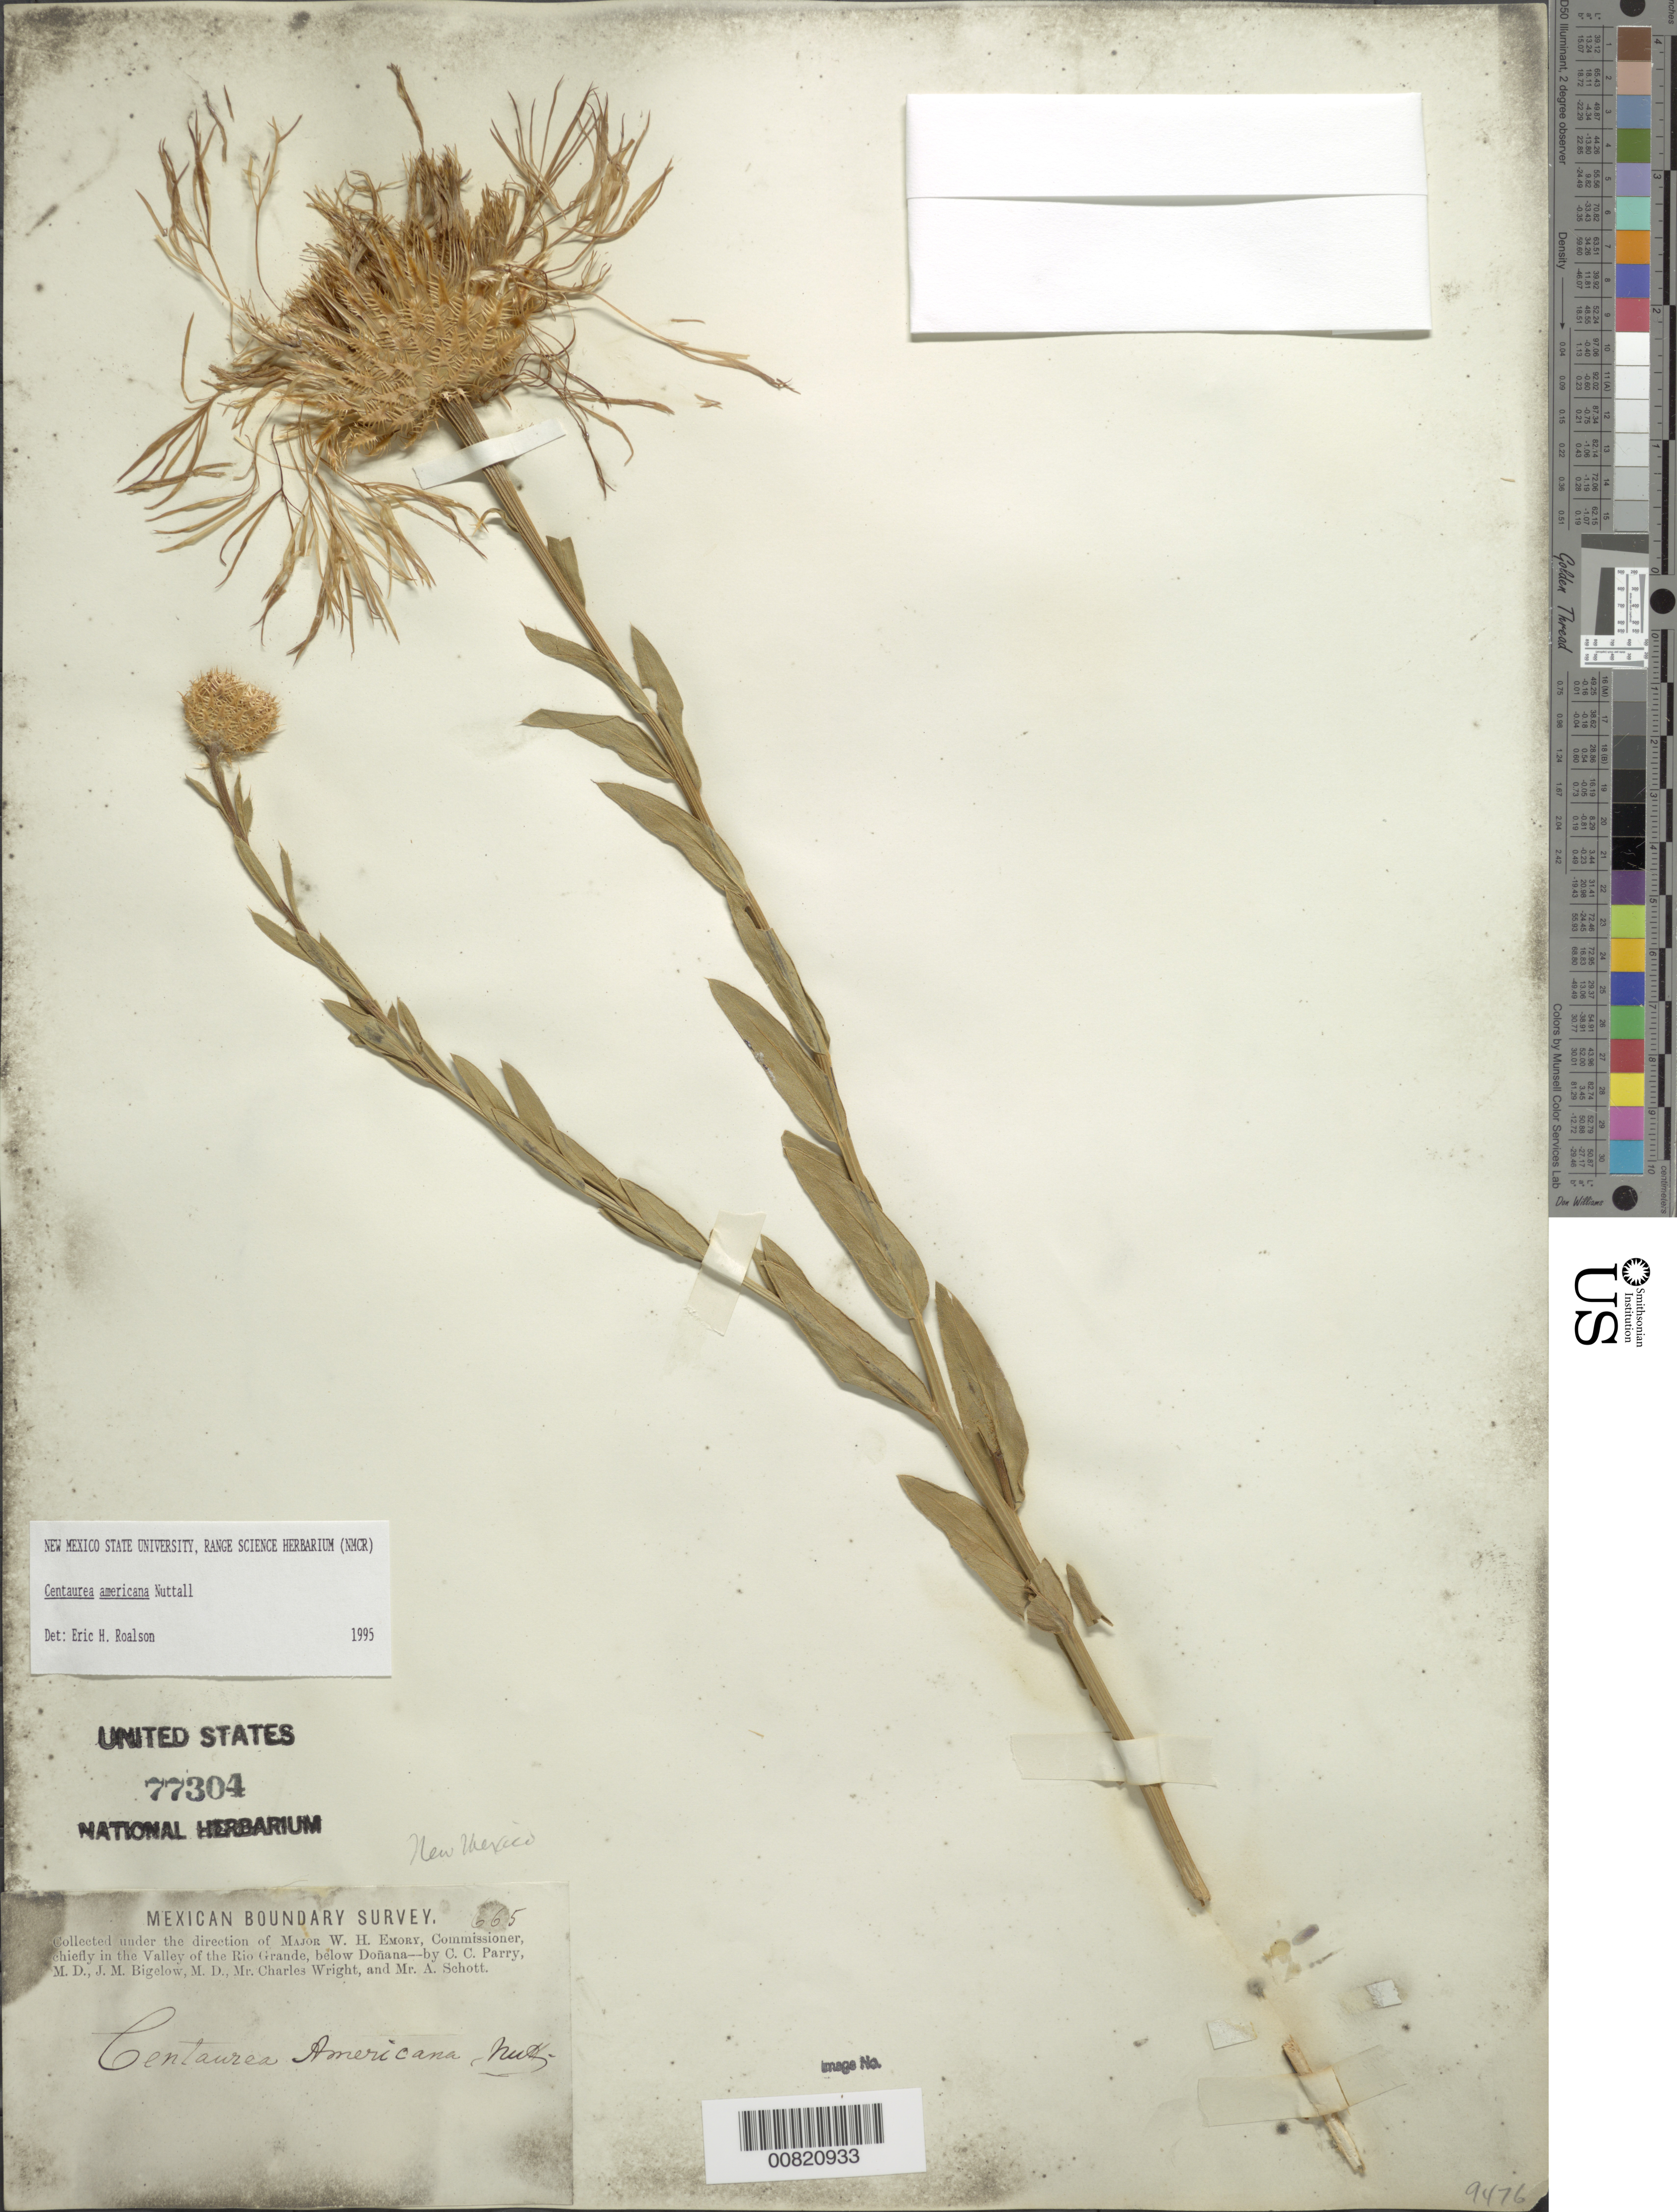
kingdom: Plantae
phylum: Tracheophyta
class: Magnoliopsida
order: Asterales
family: Asteraceae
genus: Plectocephalus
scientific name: Plectocephalus americanus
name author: (Nutt.) D. Don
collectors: C. C. Parry, J. M. Bigelow, C. Wright & A. Schott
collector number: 665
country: United States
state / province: New Mexico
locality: Valley of the Rio Grande, below Donana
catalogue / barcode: US 77304